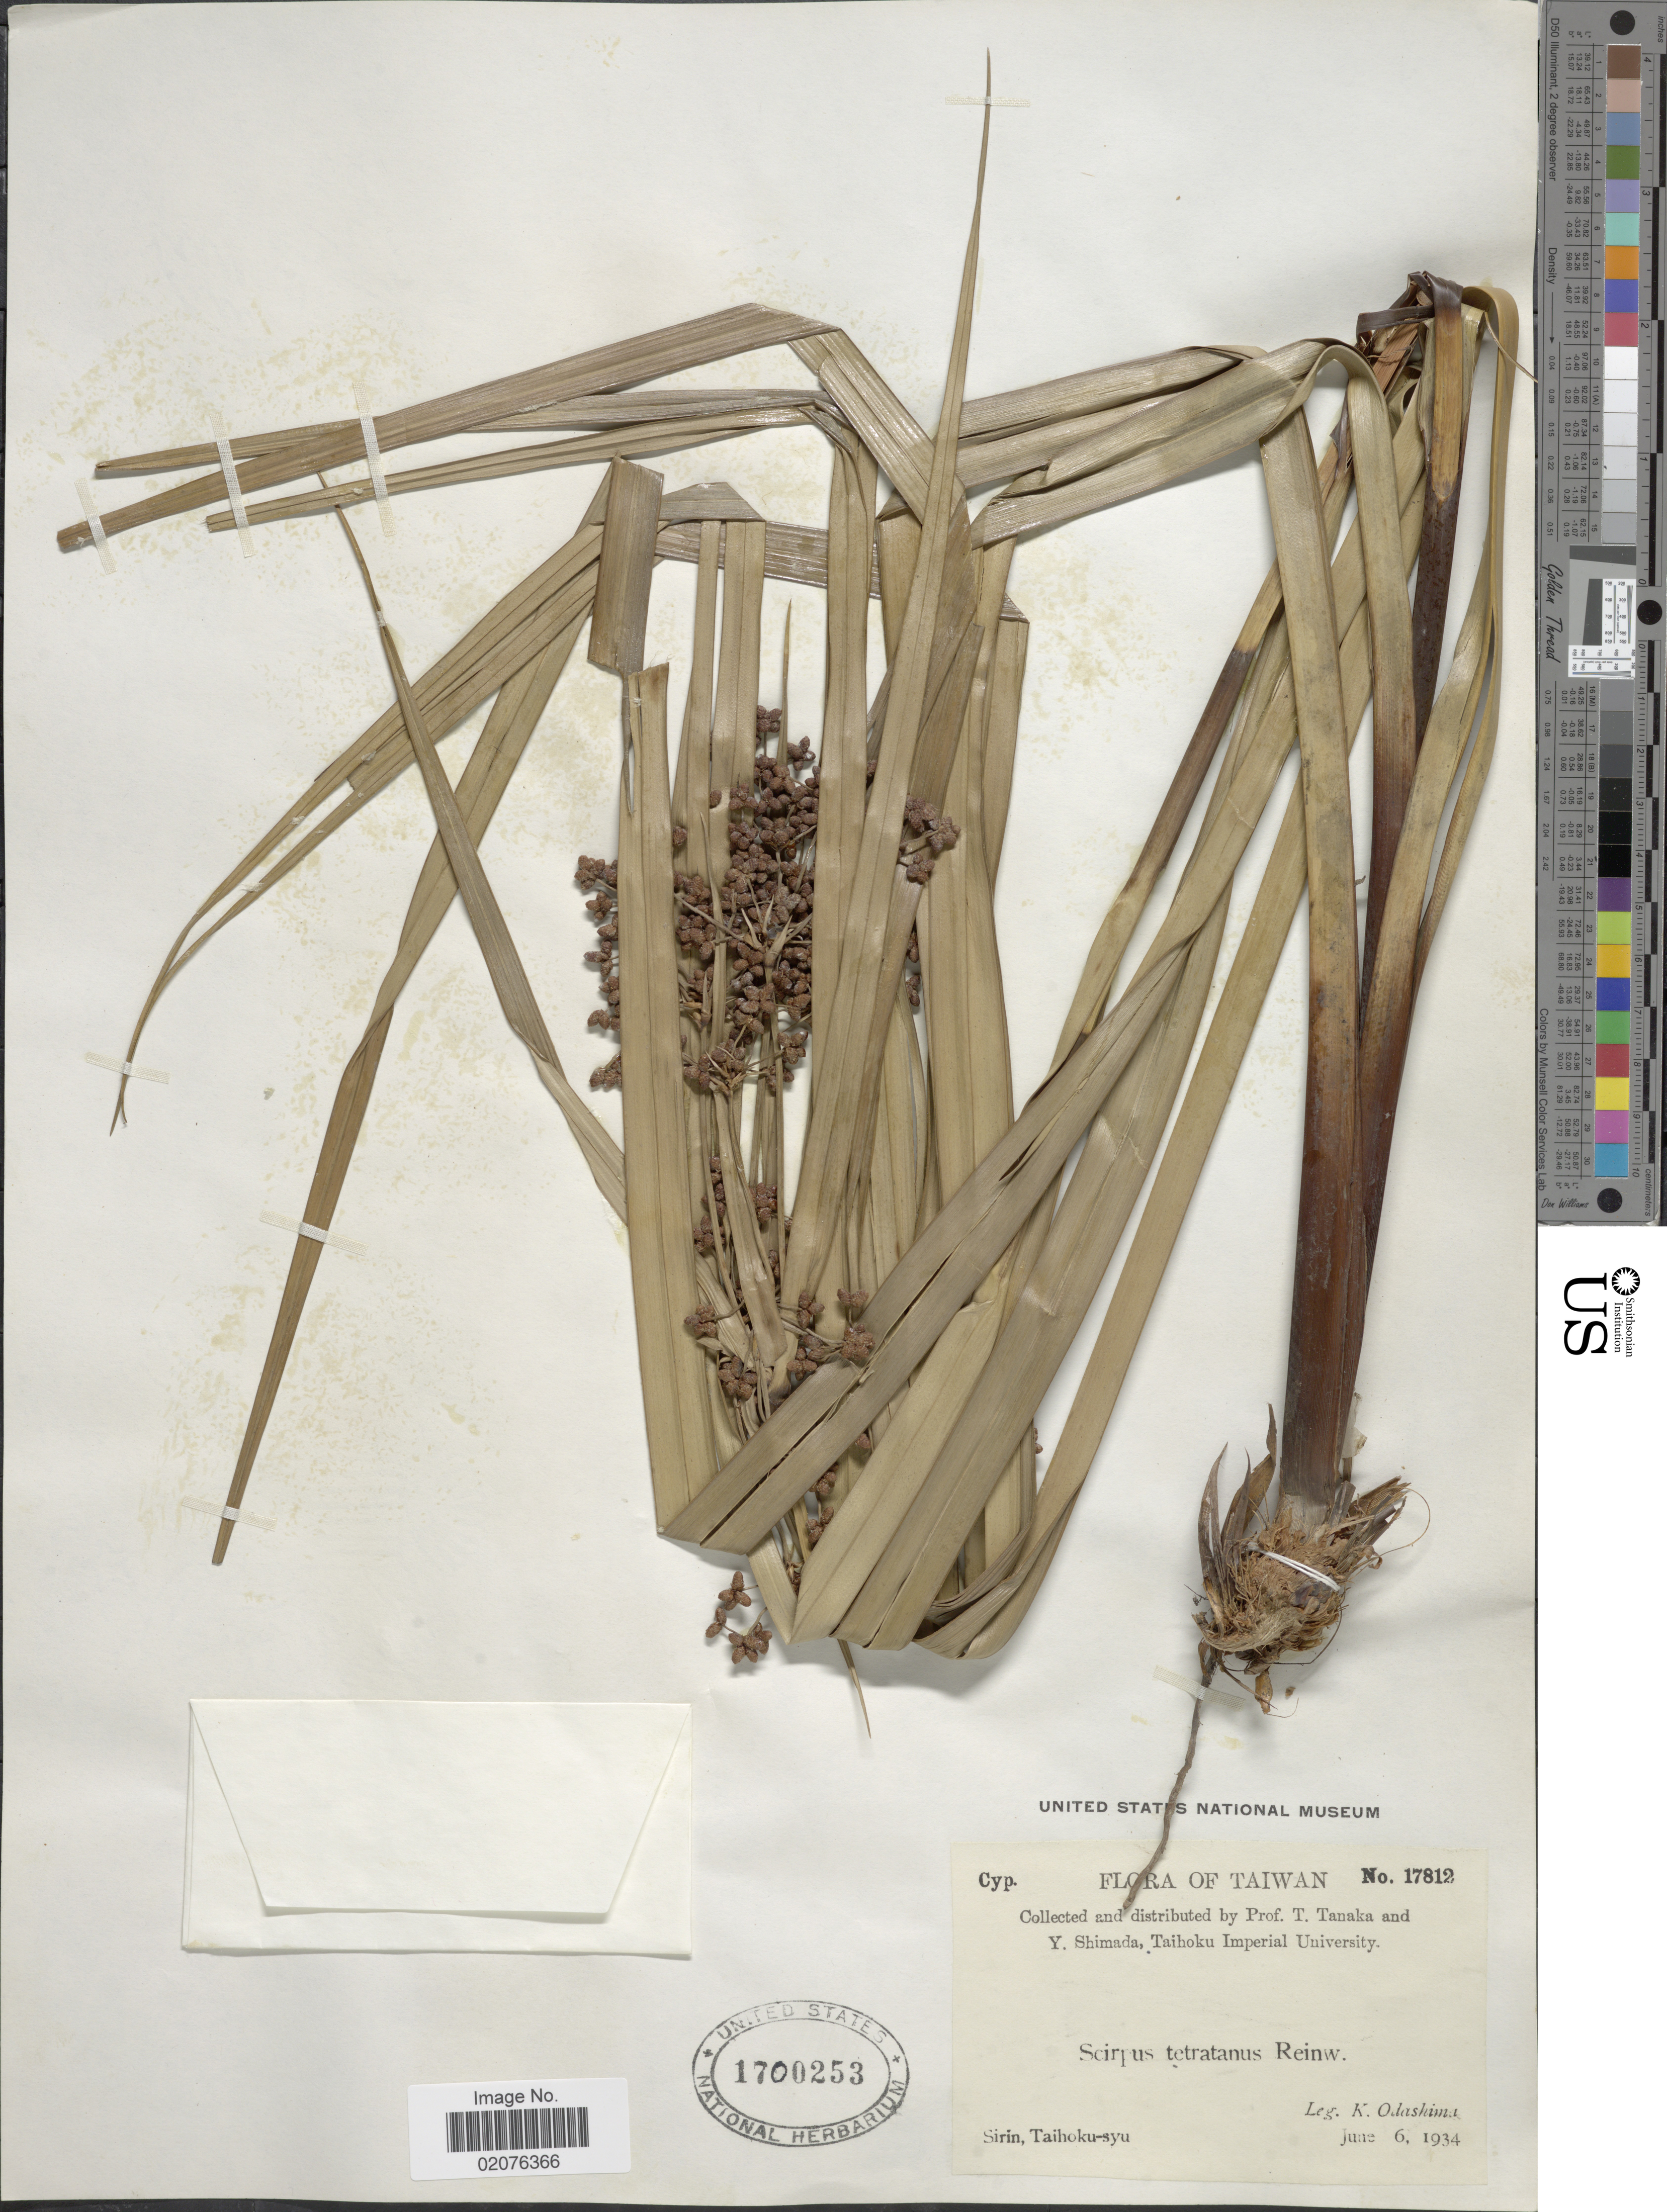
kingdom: Plantae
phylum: Tracheophyta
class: Liliopsida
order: Poales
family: Cyperaceae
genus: Scirpus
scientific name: Scirpus ternatanus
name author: Reinw. ex Miq.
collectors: K. Odashima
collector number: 17812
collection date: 1934-06-06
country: Taiwan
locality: Sirin, Taihoku-syu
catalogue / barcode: US 1700253